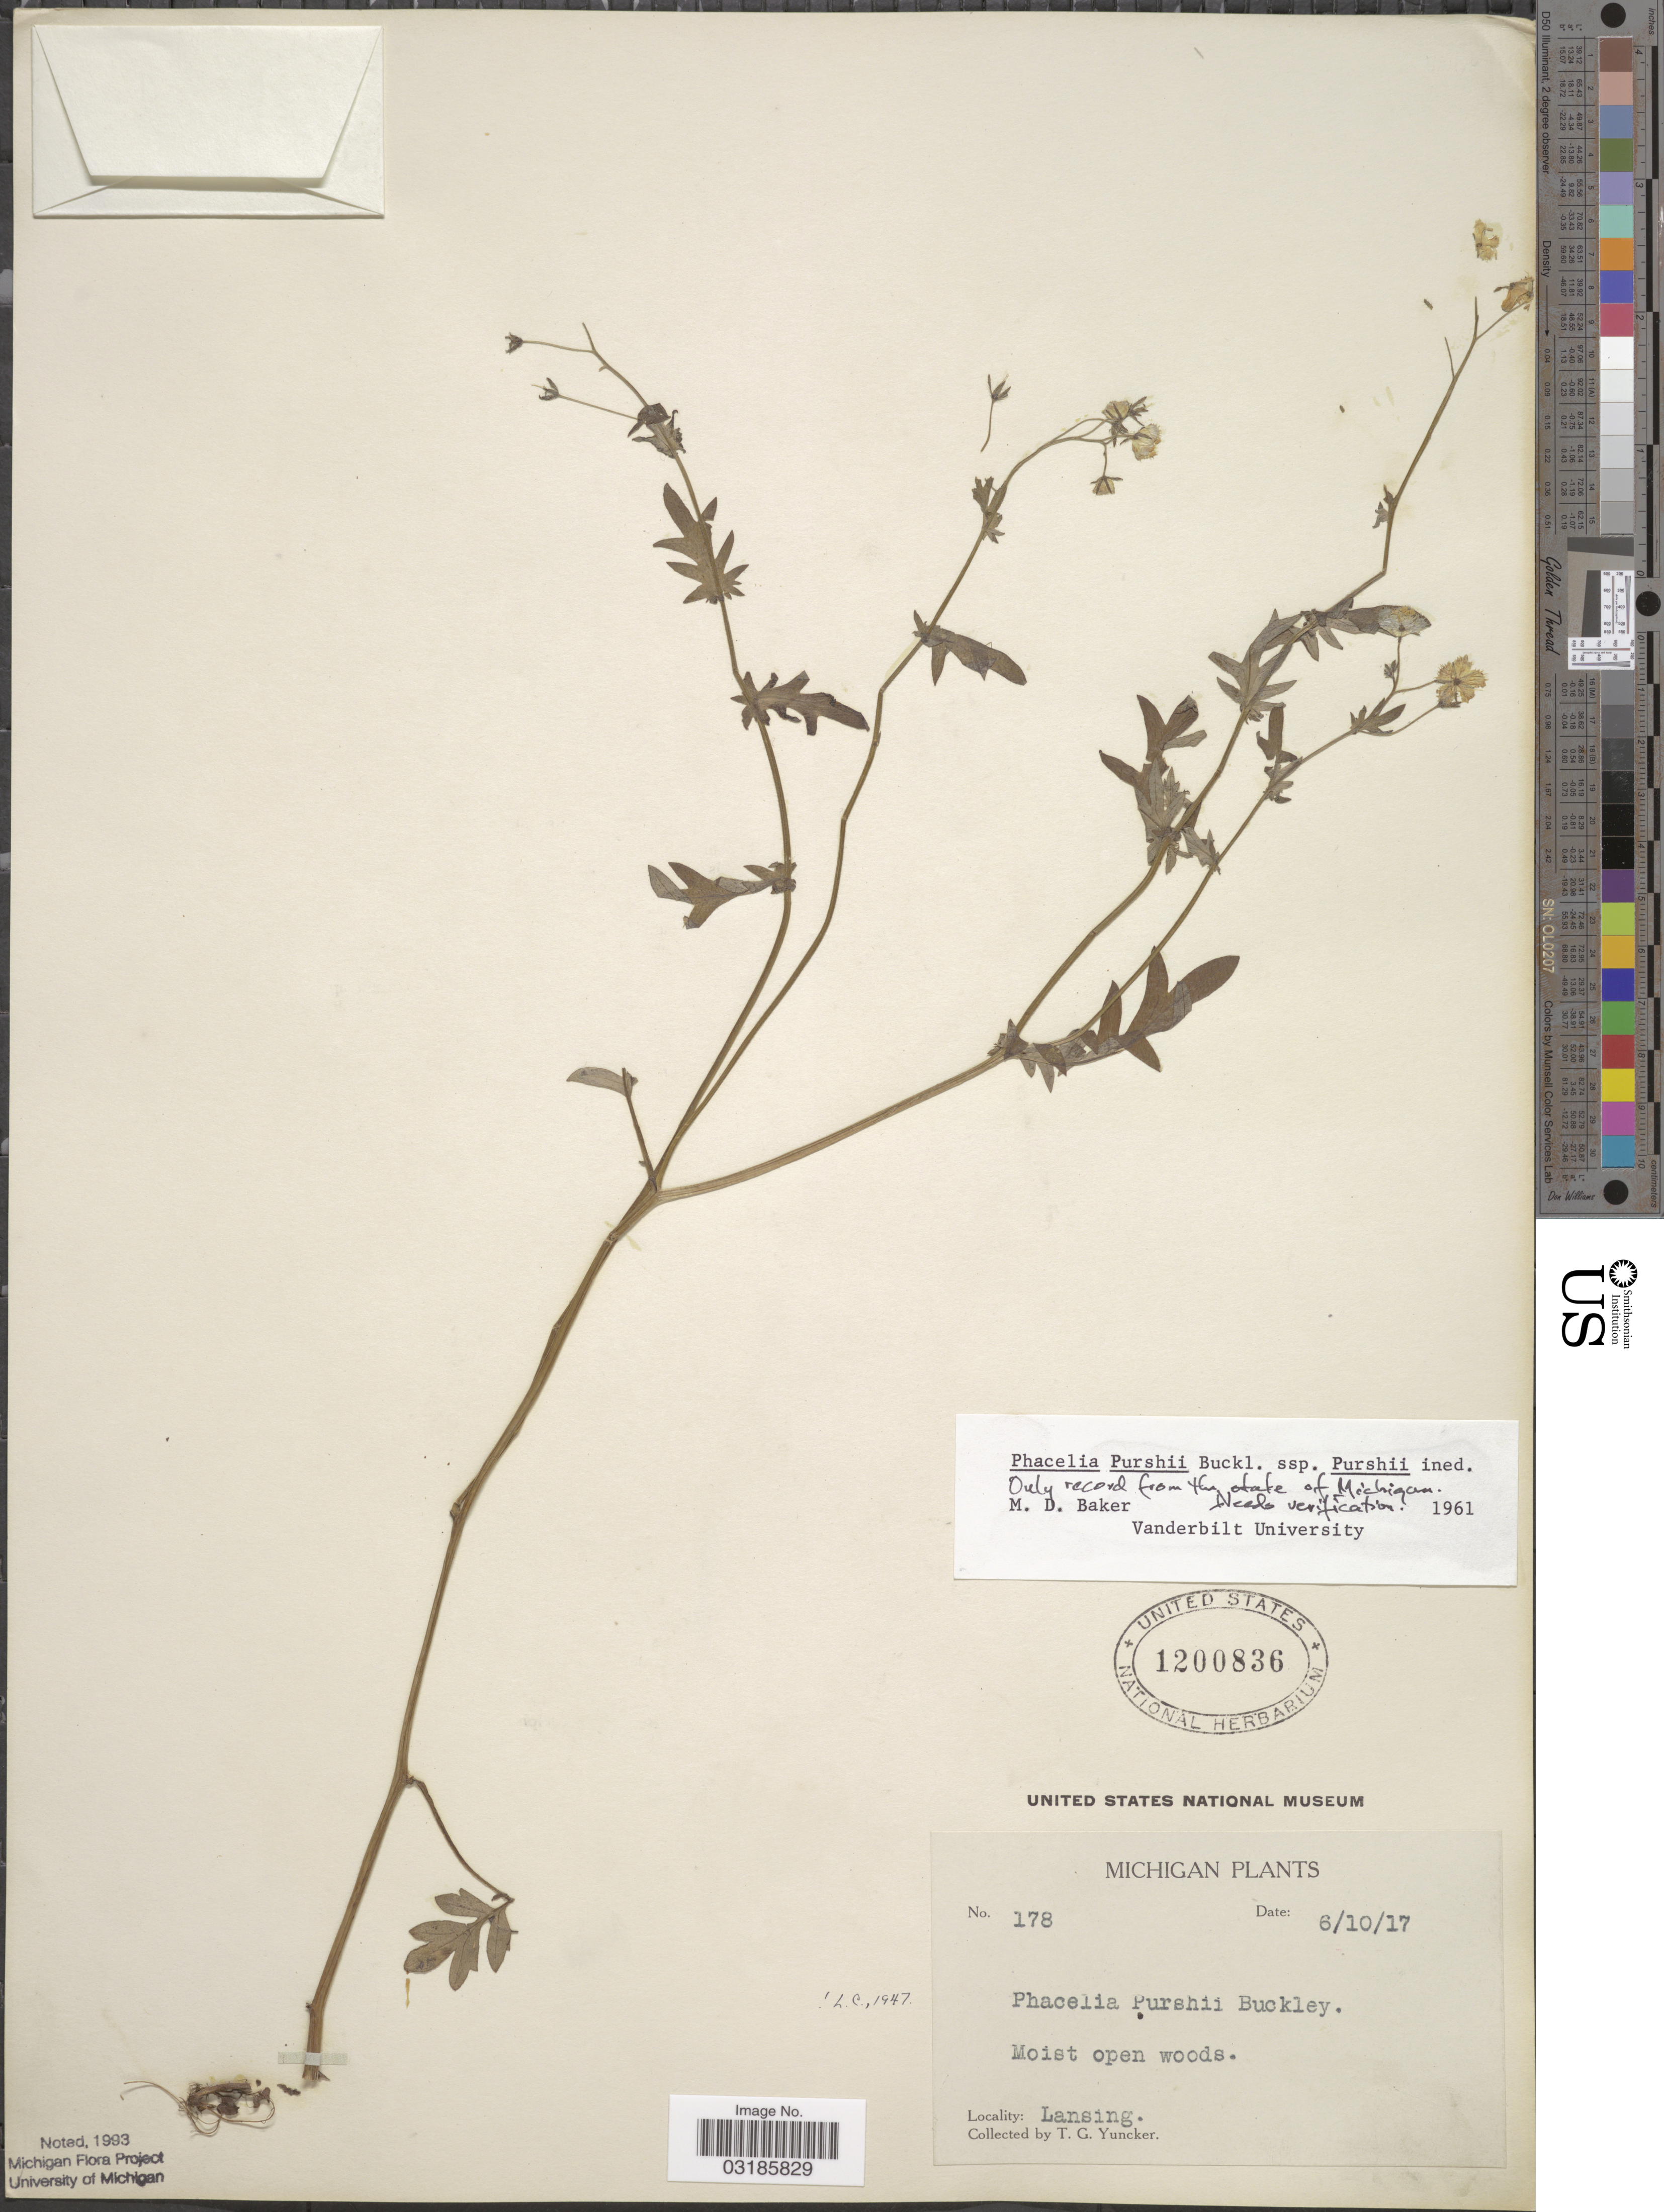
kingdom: Plantae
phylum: Tracheophyta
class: Magnoliopsida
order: Boraginales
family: Hydrophyllaceae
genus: Phacelia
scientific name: Phacelia purshii subsp. purshii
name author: Buckley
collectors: T. G. Yuncker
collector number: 178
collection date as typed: Transcribed d/m/y: 10/6/17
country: United States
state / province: Michigan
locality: Moist open woods. Lansing.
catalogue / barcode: US 1200836